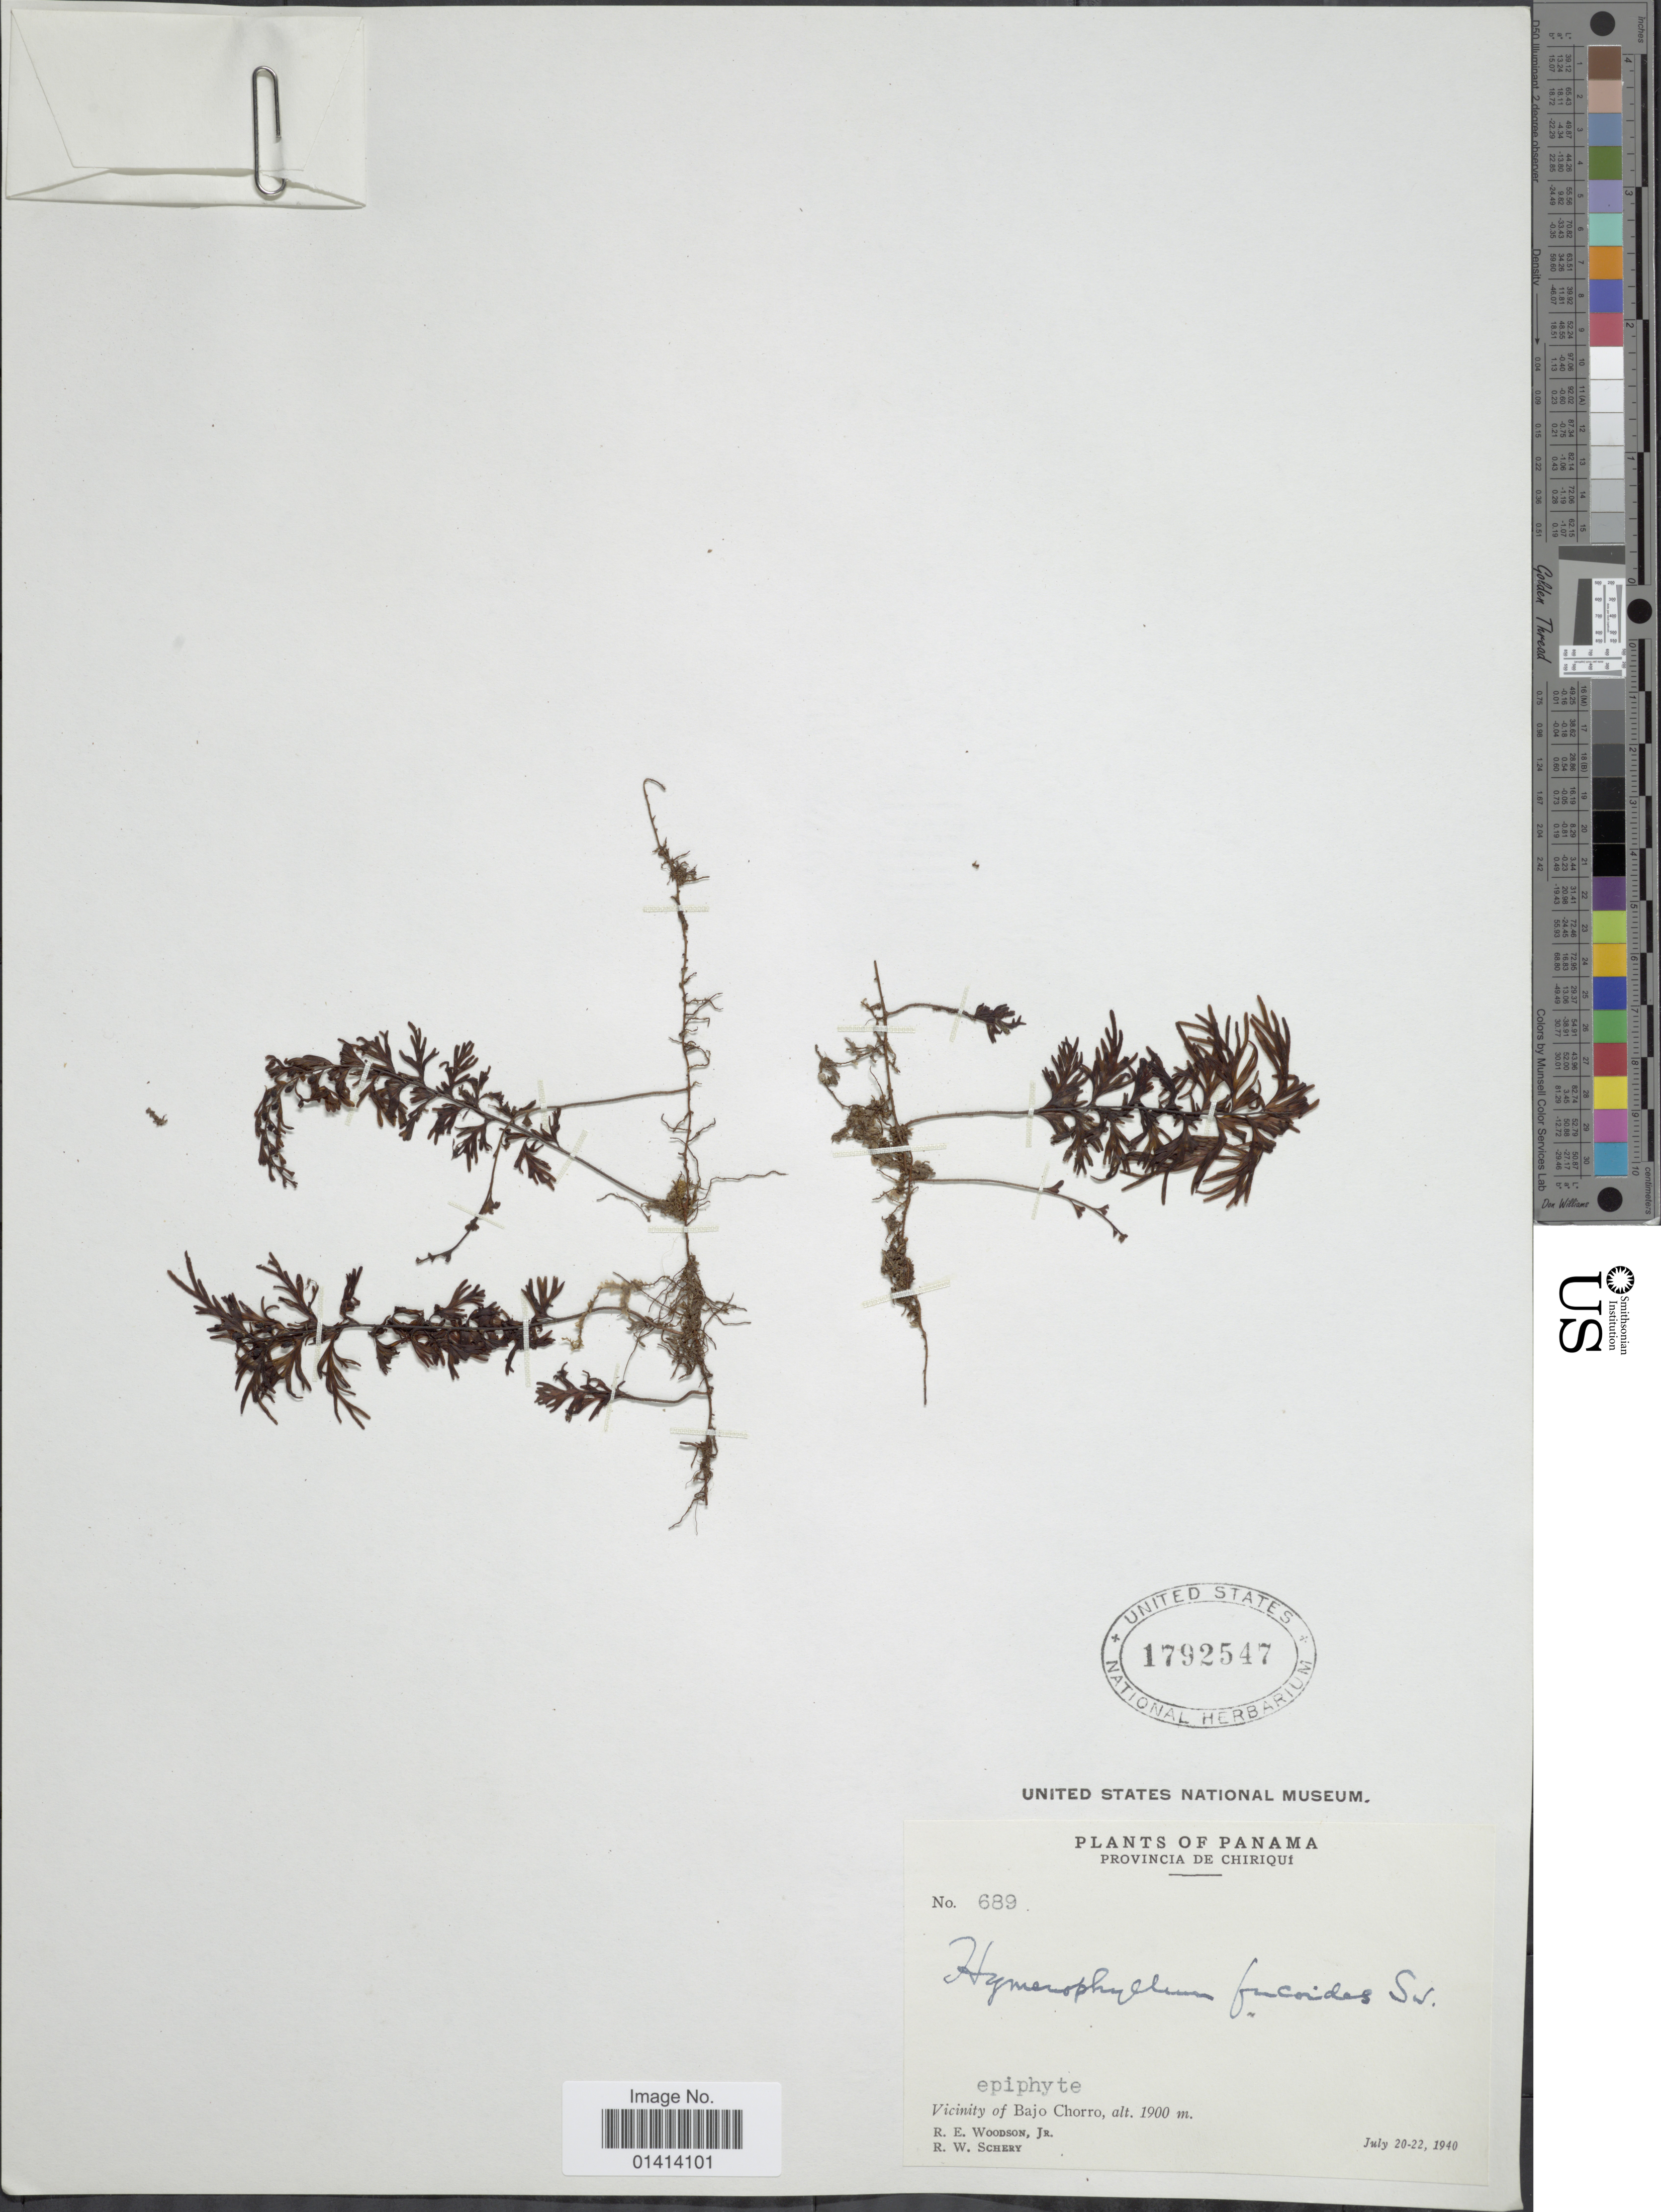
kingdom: Plantae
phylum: Tracheophyta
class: Polypodiopsida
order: Hymenophyllales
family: Hymenophyllaceae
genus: Hymenophyllum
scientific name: Hymenophyllum fucoides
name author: (Sw.) Sw.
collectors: R. E. Woodson & R. W. Schery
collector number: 689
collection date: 1940-07-20/1940-07-22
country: Panama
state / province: Chiriqui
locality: Vicinity of Bajo Chorro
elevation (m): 1900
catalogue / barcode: US 1792547